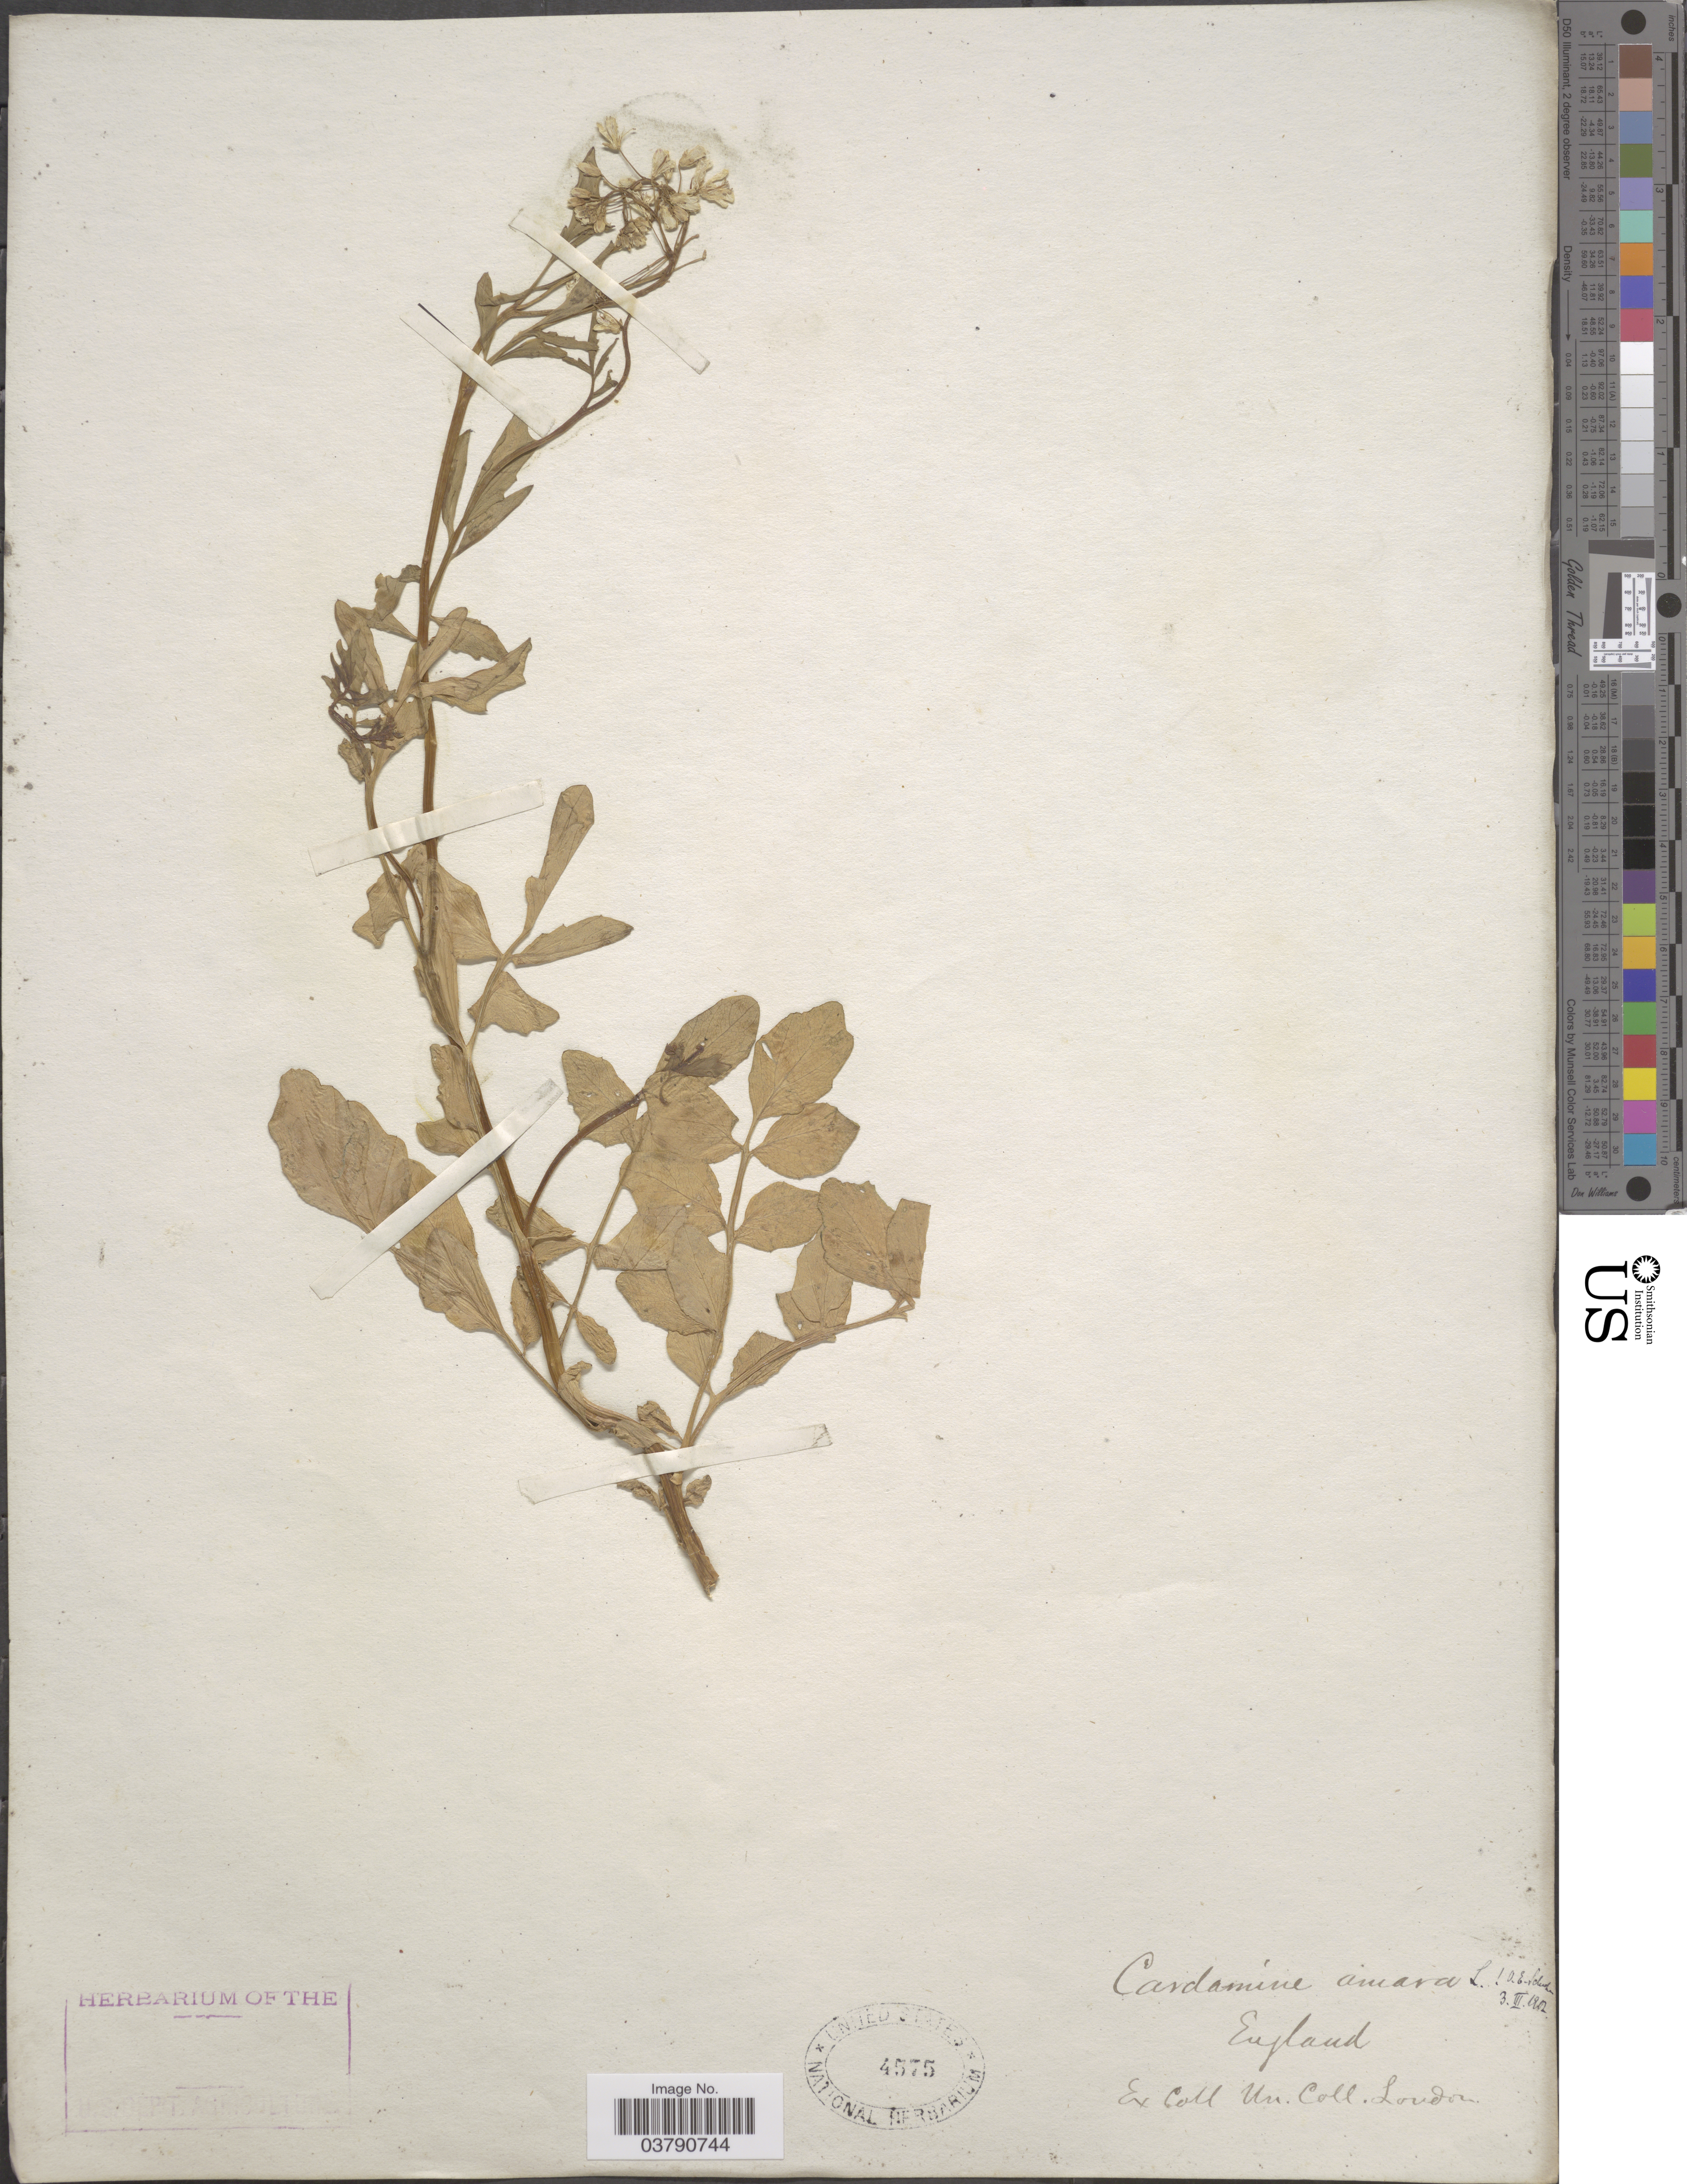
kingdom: Plantae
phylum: Tracheophyta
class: Magnoliopsida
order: Brassicales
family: Brassicaceae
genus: Cardamine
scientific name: Cardamine amara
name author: L.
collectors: Univ. Col. London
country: United Kingdom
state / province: England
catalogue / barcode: US 4575